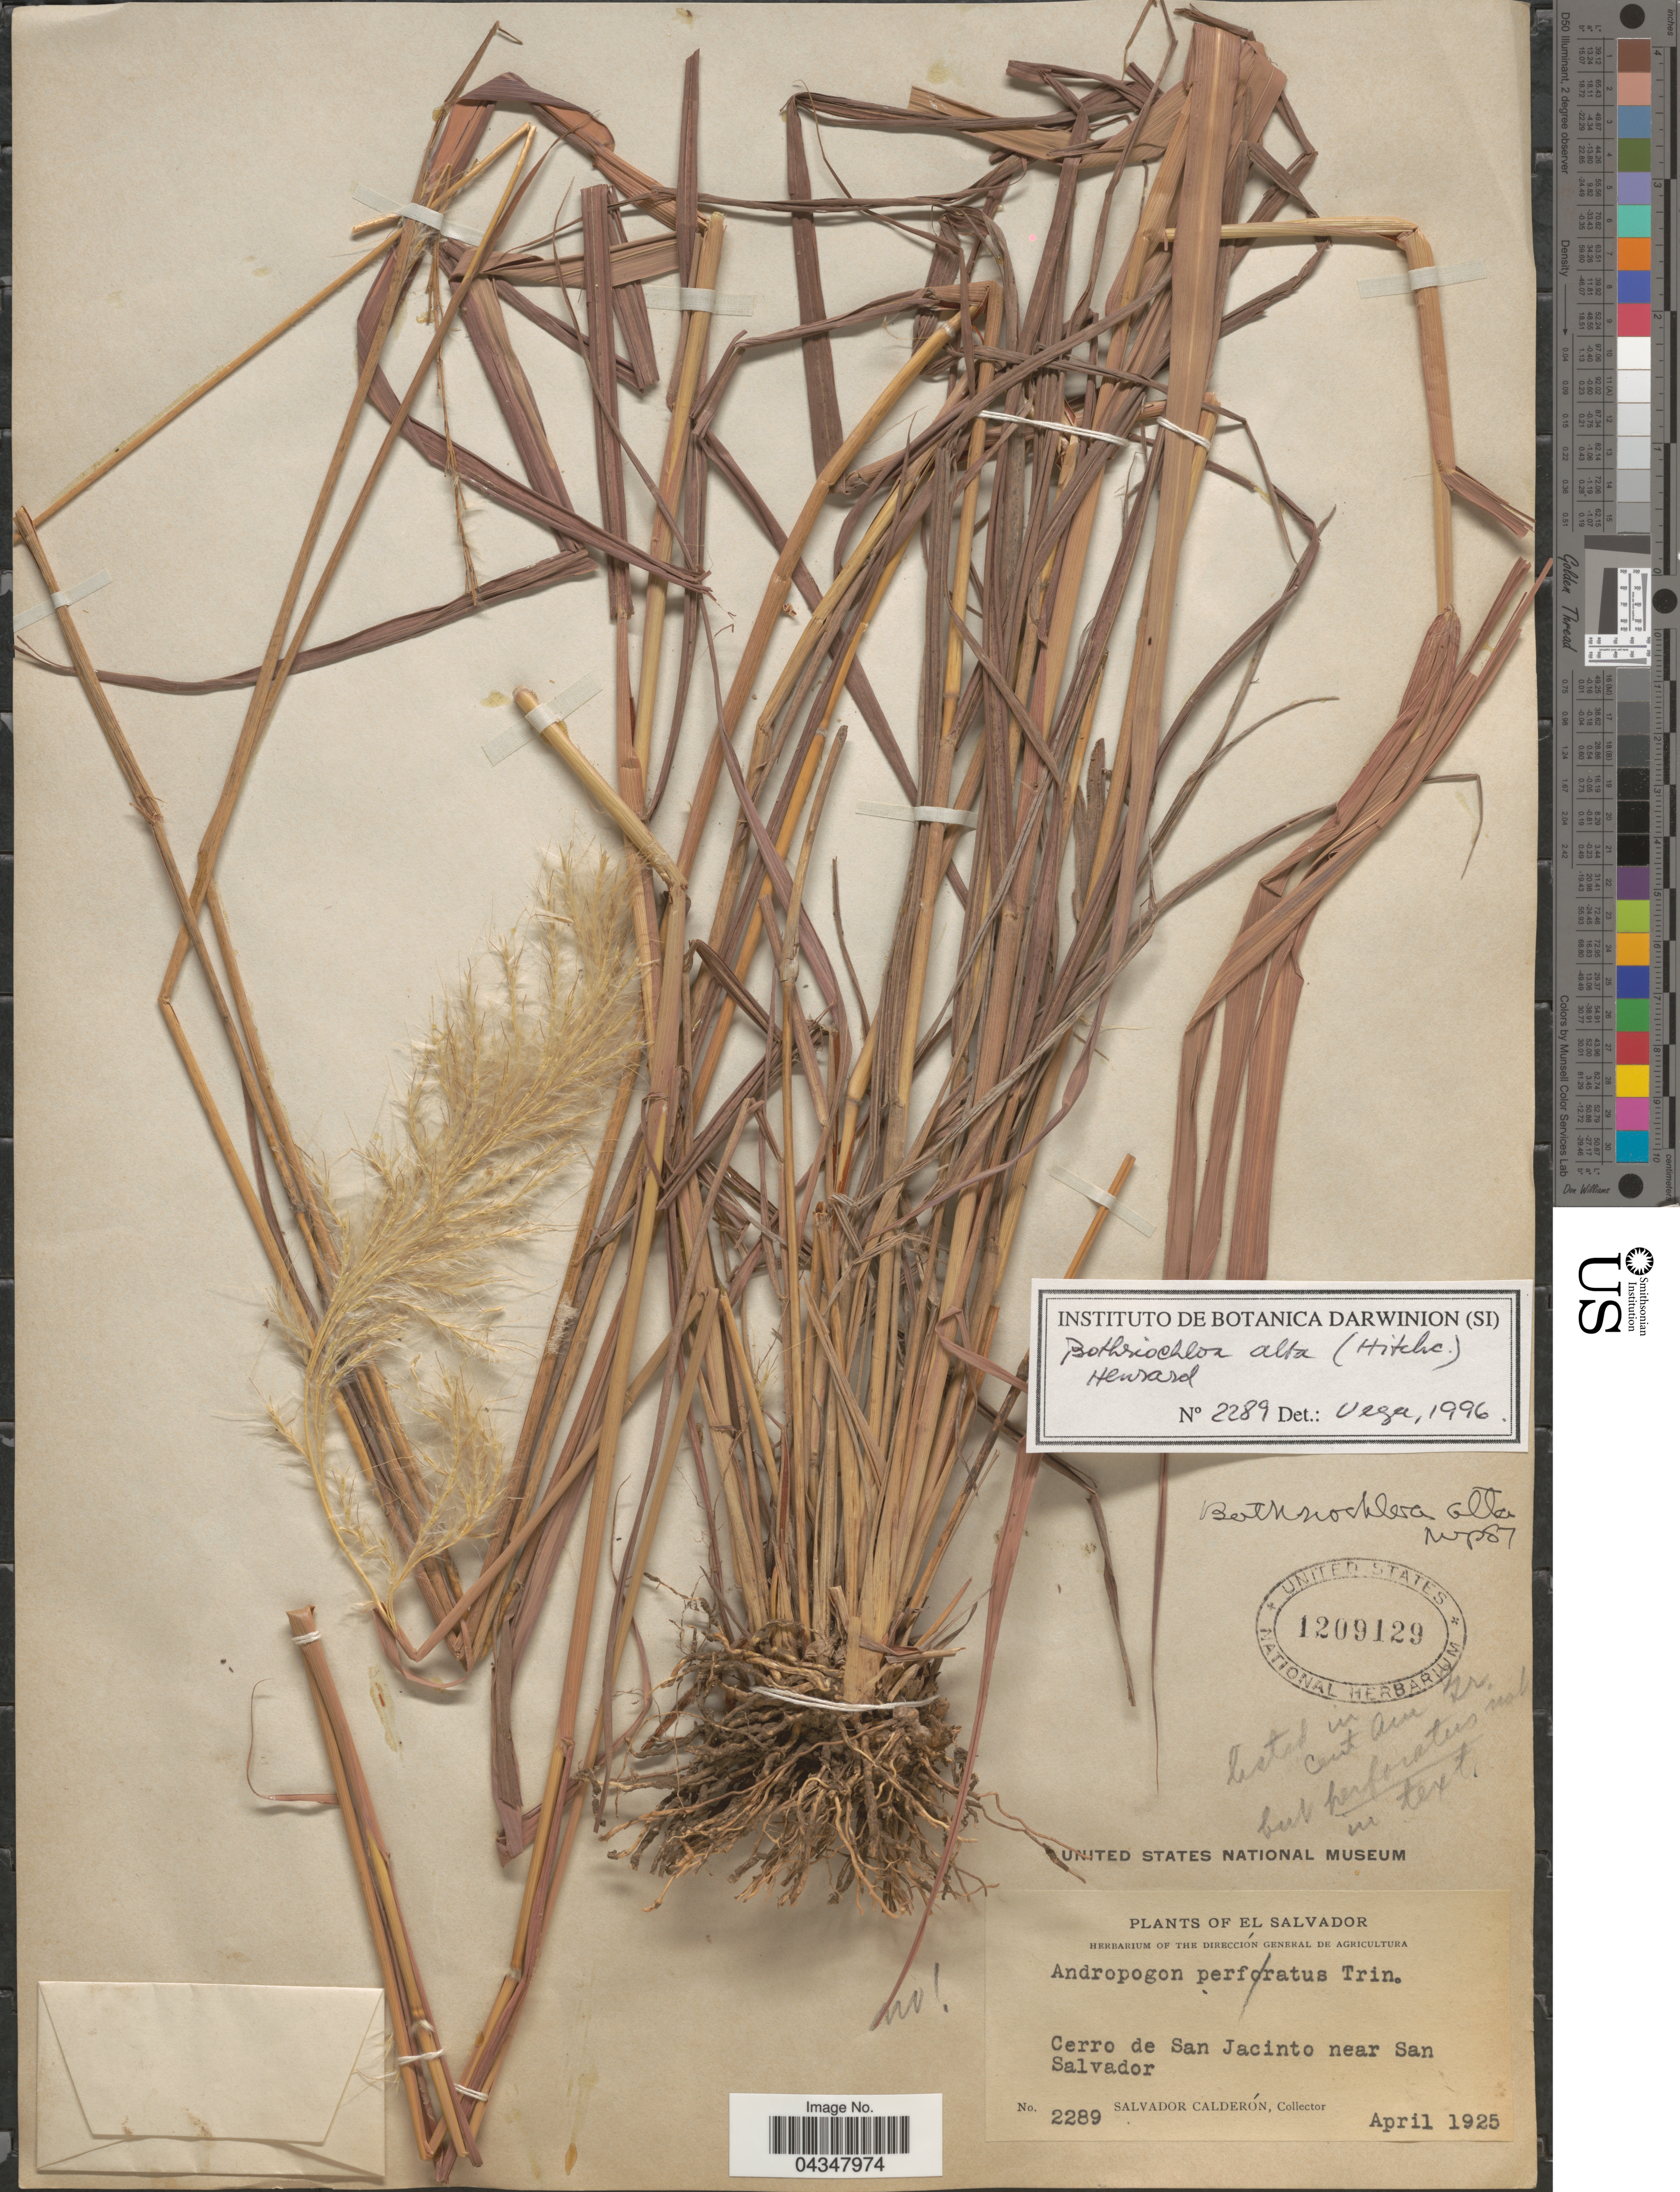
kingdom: Plantae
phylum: Tracheophyta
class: Liliopsida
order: Poales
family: Poaceae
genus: Bothriochloa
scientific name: Bothriochloa alta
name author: (Hitchc.) Henr.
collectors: S. Calderón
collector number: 2289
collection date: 1925-04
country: El Salvador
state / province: San Salvador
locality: Cerro de San Jacinto near San Salvador.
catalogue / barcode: US 1209129